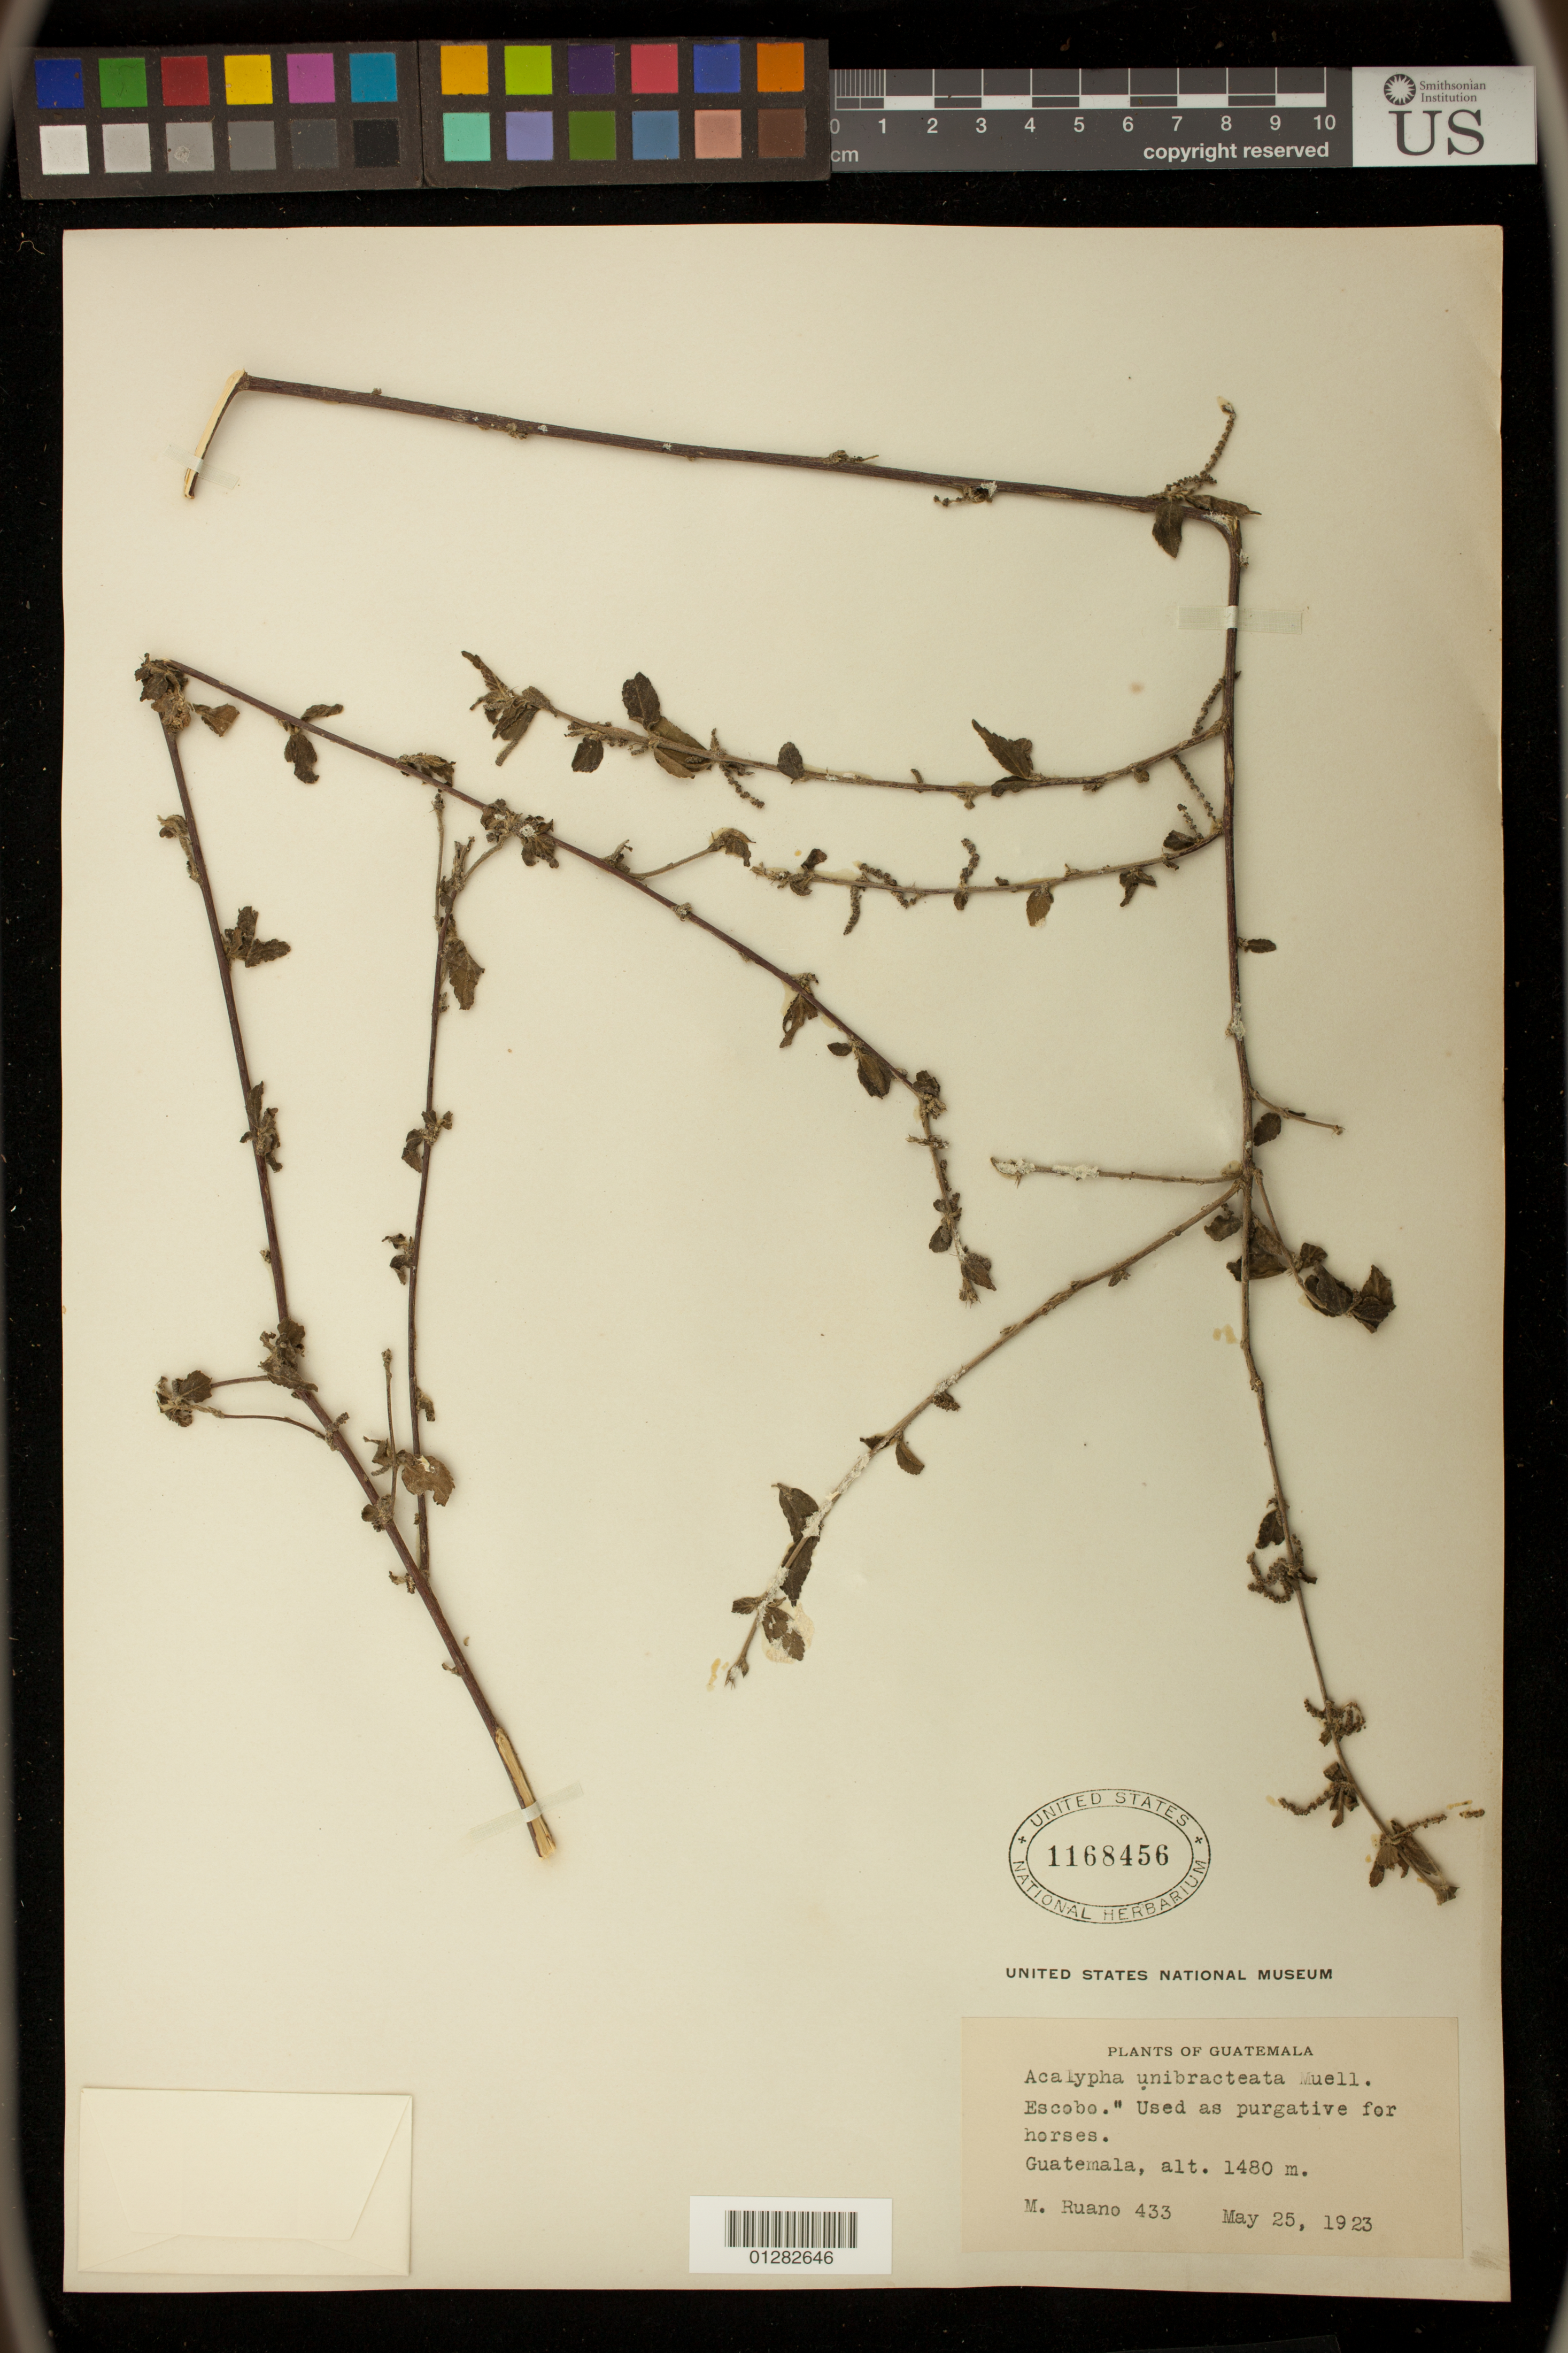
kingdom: Plantae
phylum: Tracheophyta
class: Magnoliopsida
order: Malpighiales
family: Euphorbiaceae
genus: Acalypha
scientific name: Acalypha unibracteata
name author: Müll. Arg.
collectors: C. Feddema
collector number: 433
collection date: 1923-05-25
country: Guatemala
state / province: Guatemala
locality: Guatemala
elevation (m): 451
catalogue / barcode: US 1168456